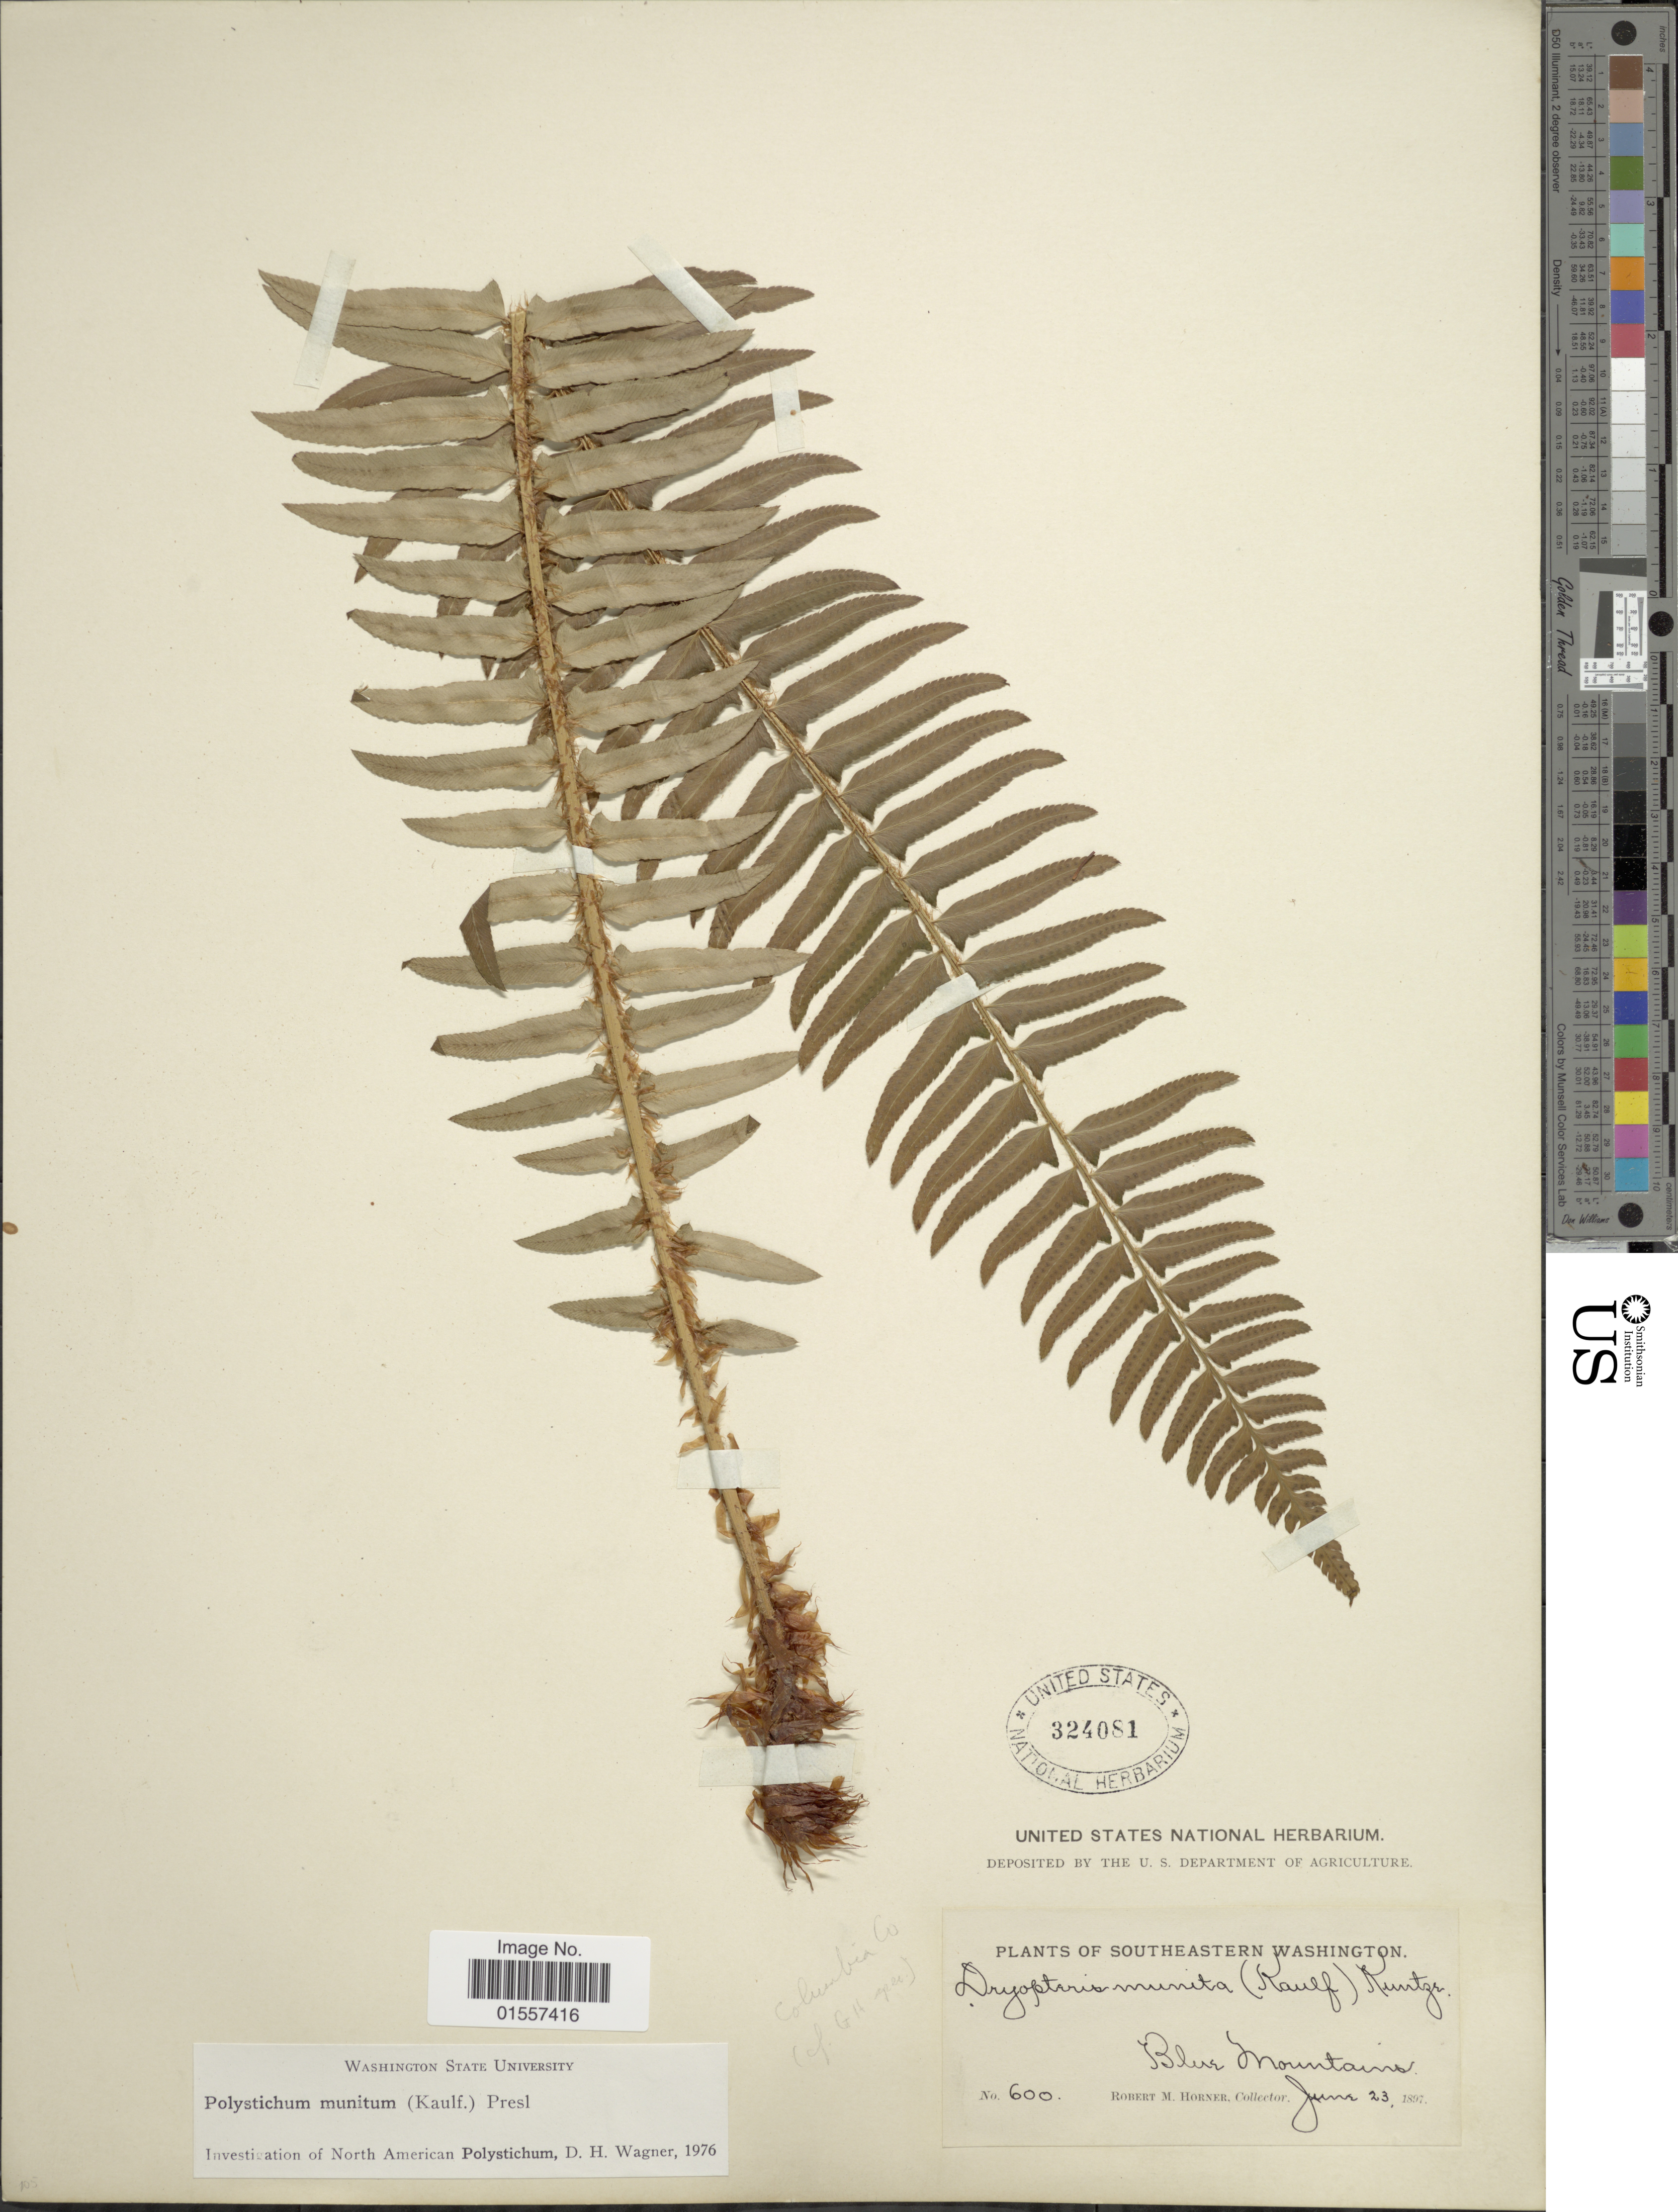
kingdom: Plantae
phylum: Tracheophyta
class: Polypodiopsida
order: Polypodiales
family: Dryopteridaceae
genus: Polystichum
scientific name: Polystichum munitum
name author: (Kaulf.) C. Presl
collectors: R. Horner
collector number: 600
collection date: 1897-06-23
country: United States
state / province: Washington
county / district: Clallam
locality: Blue Mountain, Southeastern Washington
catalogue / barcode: US 324081